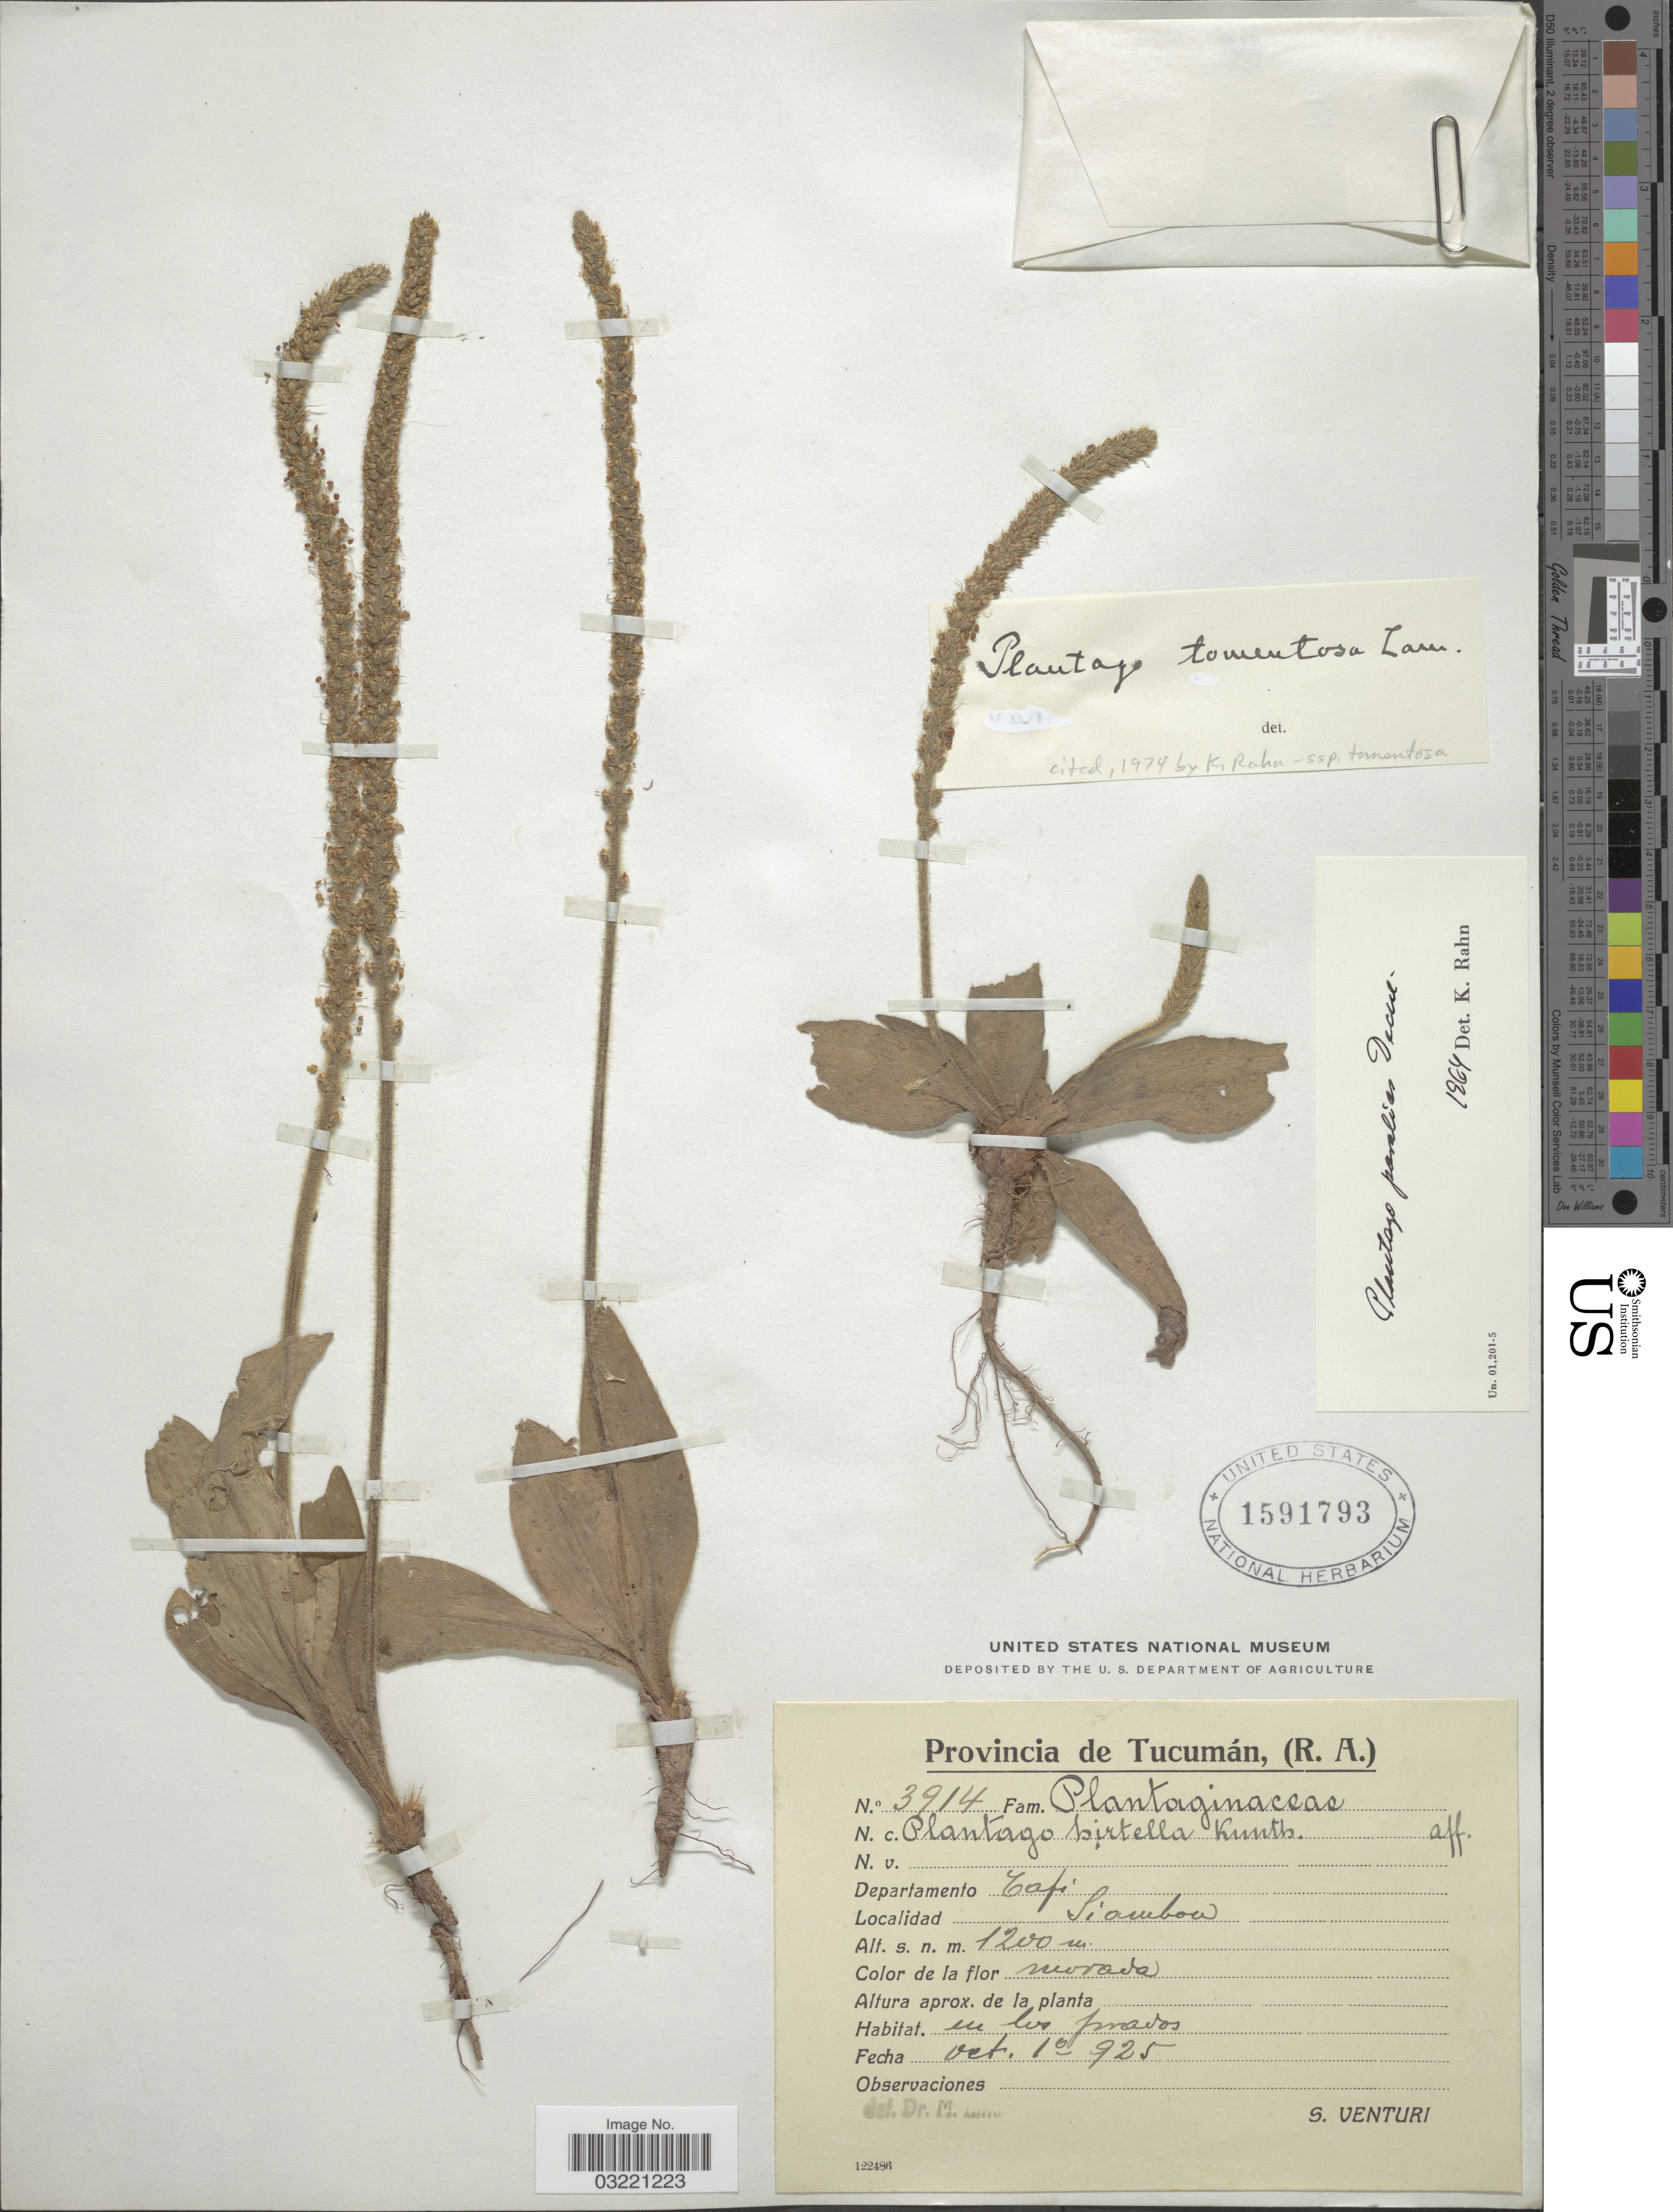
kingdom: Plantae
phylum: Tracheophyta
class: Magnoliopsida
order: Lamiales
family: Plantaginaceae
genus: Plantago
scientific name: Plantago tomentosa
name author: Lam.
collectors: S. Venturi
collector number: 3914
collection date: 1925-10-01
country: Argentina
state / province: Tucuman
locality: Departamento Tafi, Siamboa.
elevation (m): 1200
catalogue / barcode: US 1591793